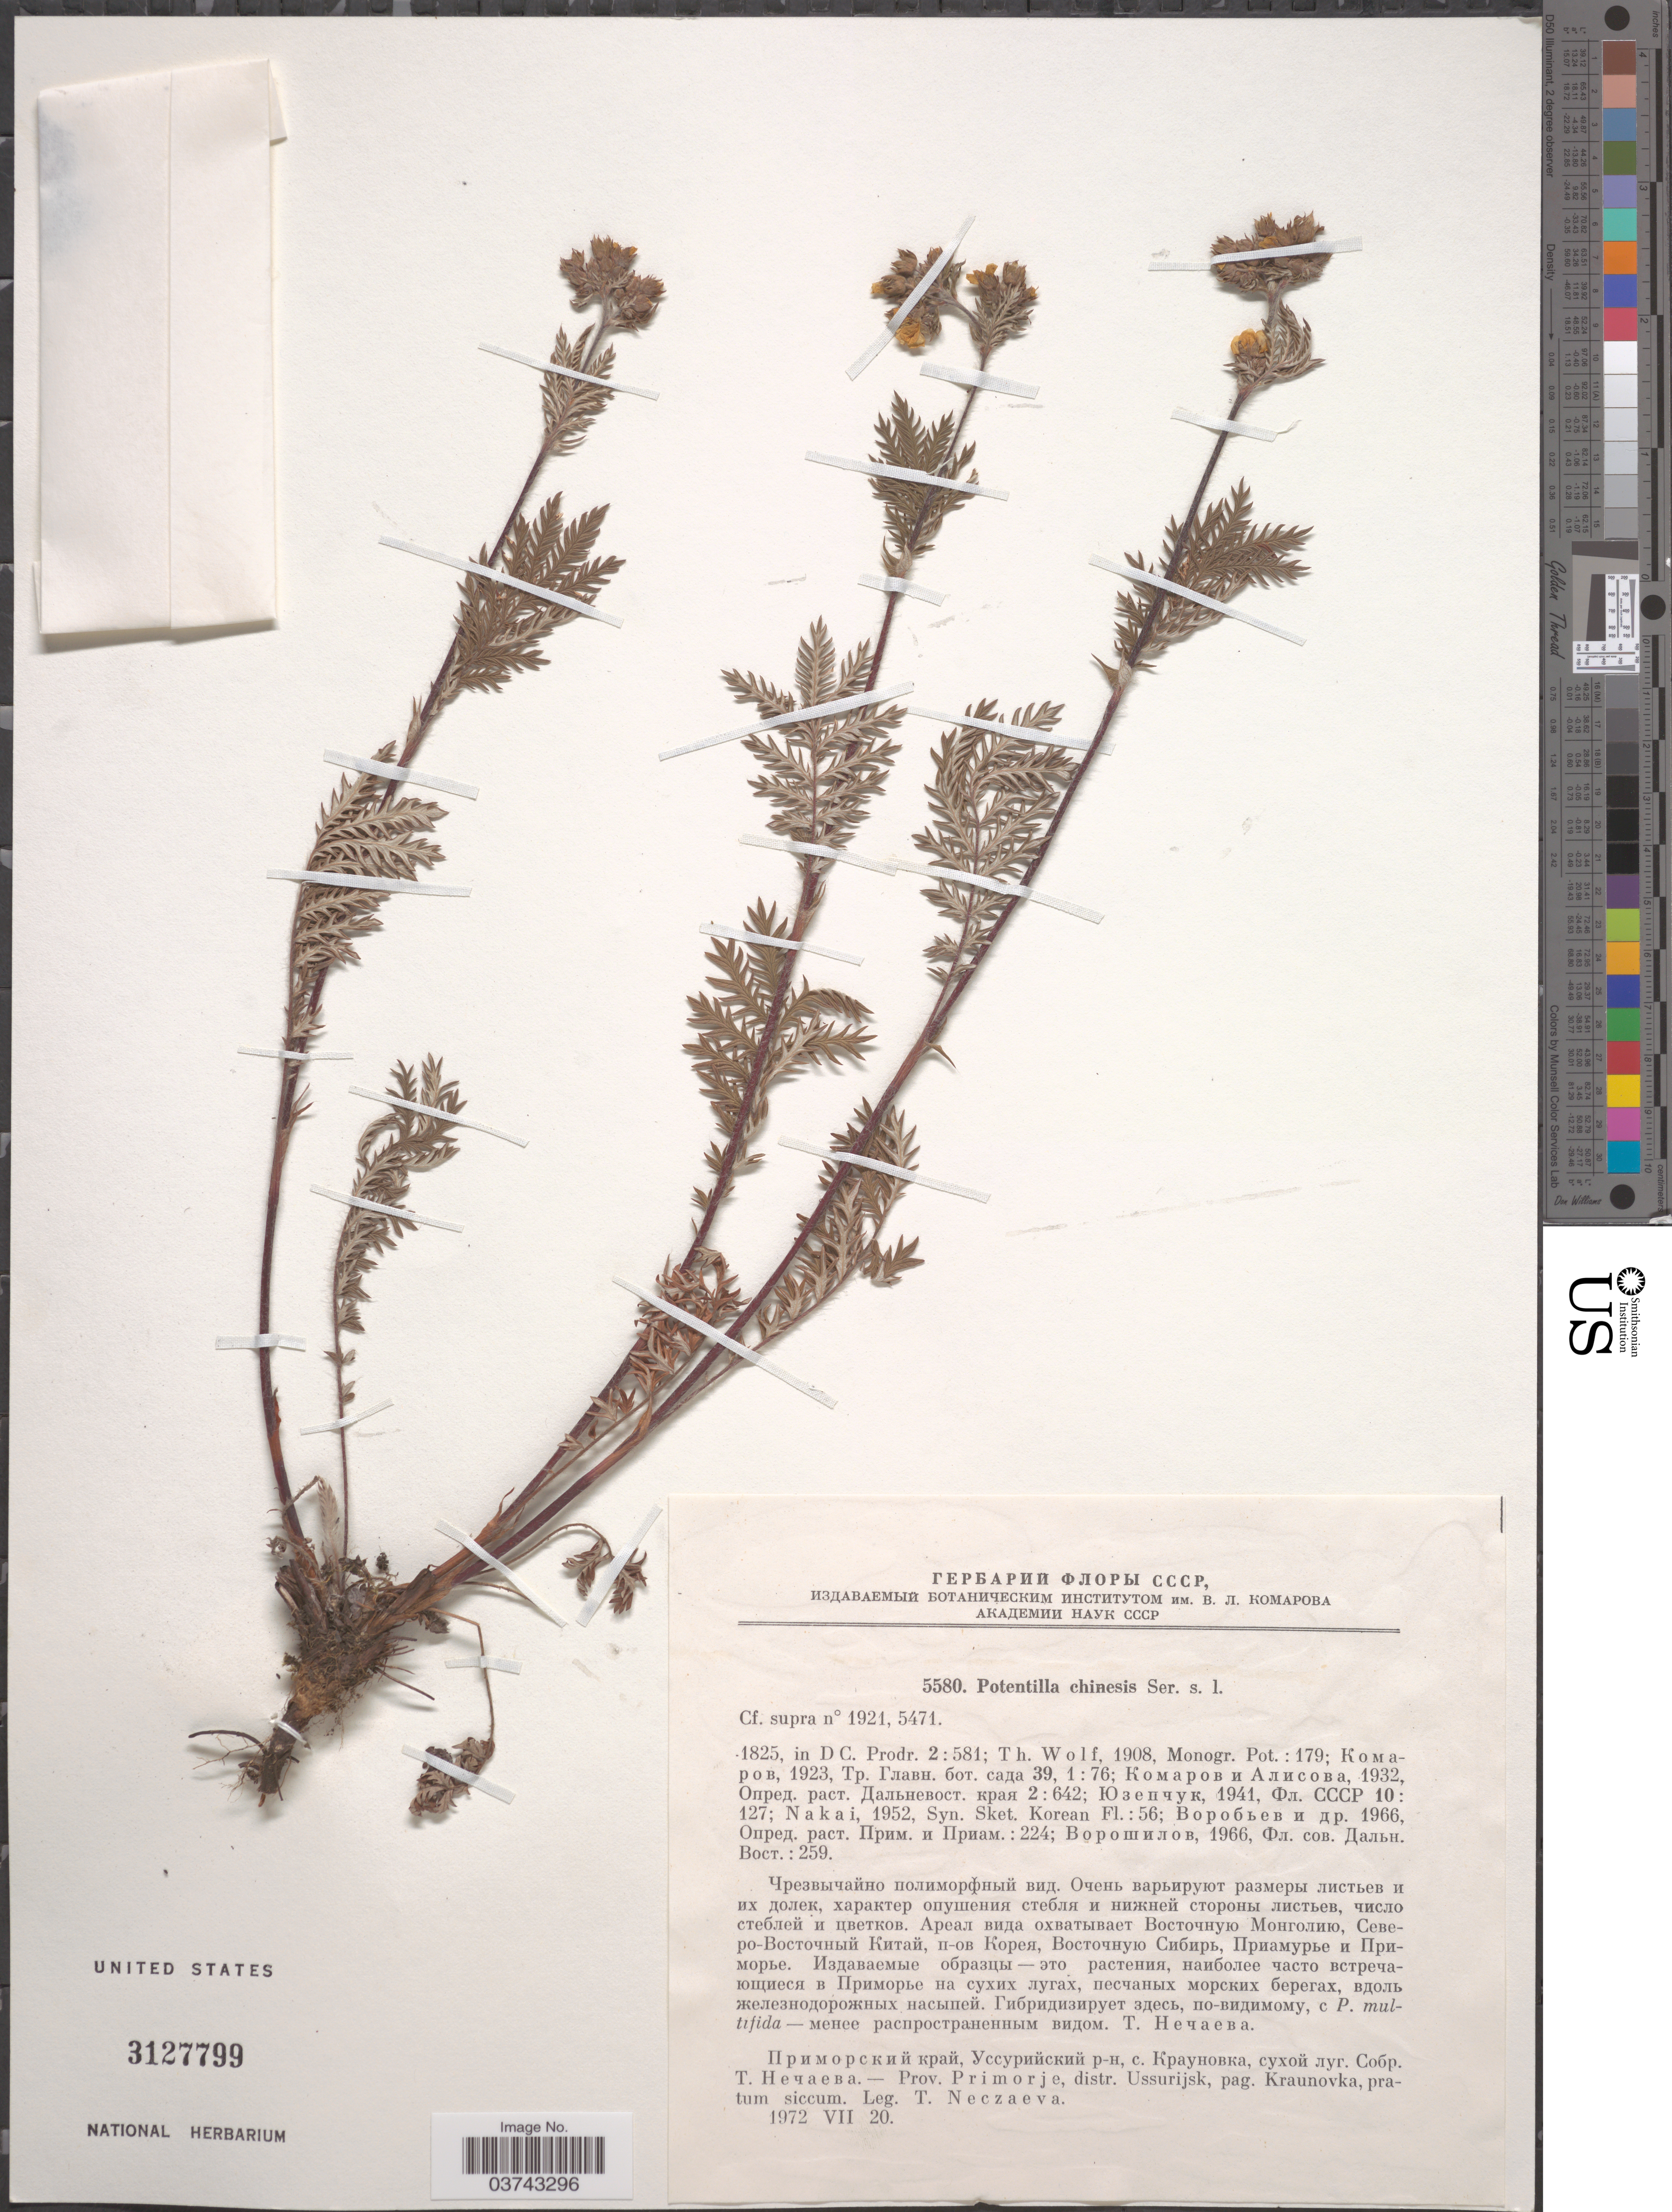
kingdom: Plantae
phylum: Tracheophyta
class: Magnoliopsida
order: Rosales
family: Rosaceae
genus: Potentilla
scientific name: Potentilla chinensis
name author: Ser.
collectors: T. Neczaeva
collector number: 5580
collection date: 1972-07-20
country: Russian Federation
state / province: Primorsky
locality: Distr. Ussurijsk, pag. Kraunovka.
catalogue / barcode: US 3127799